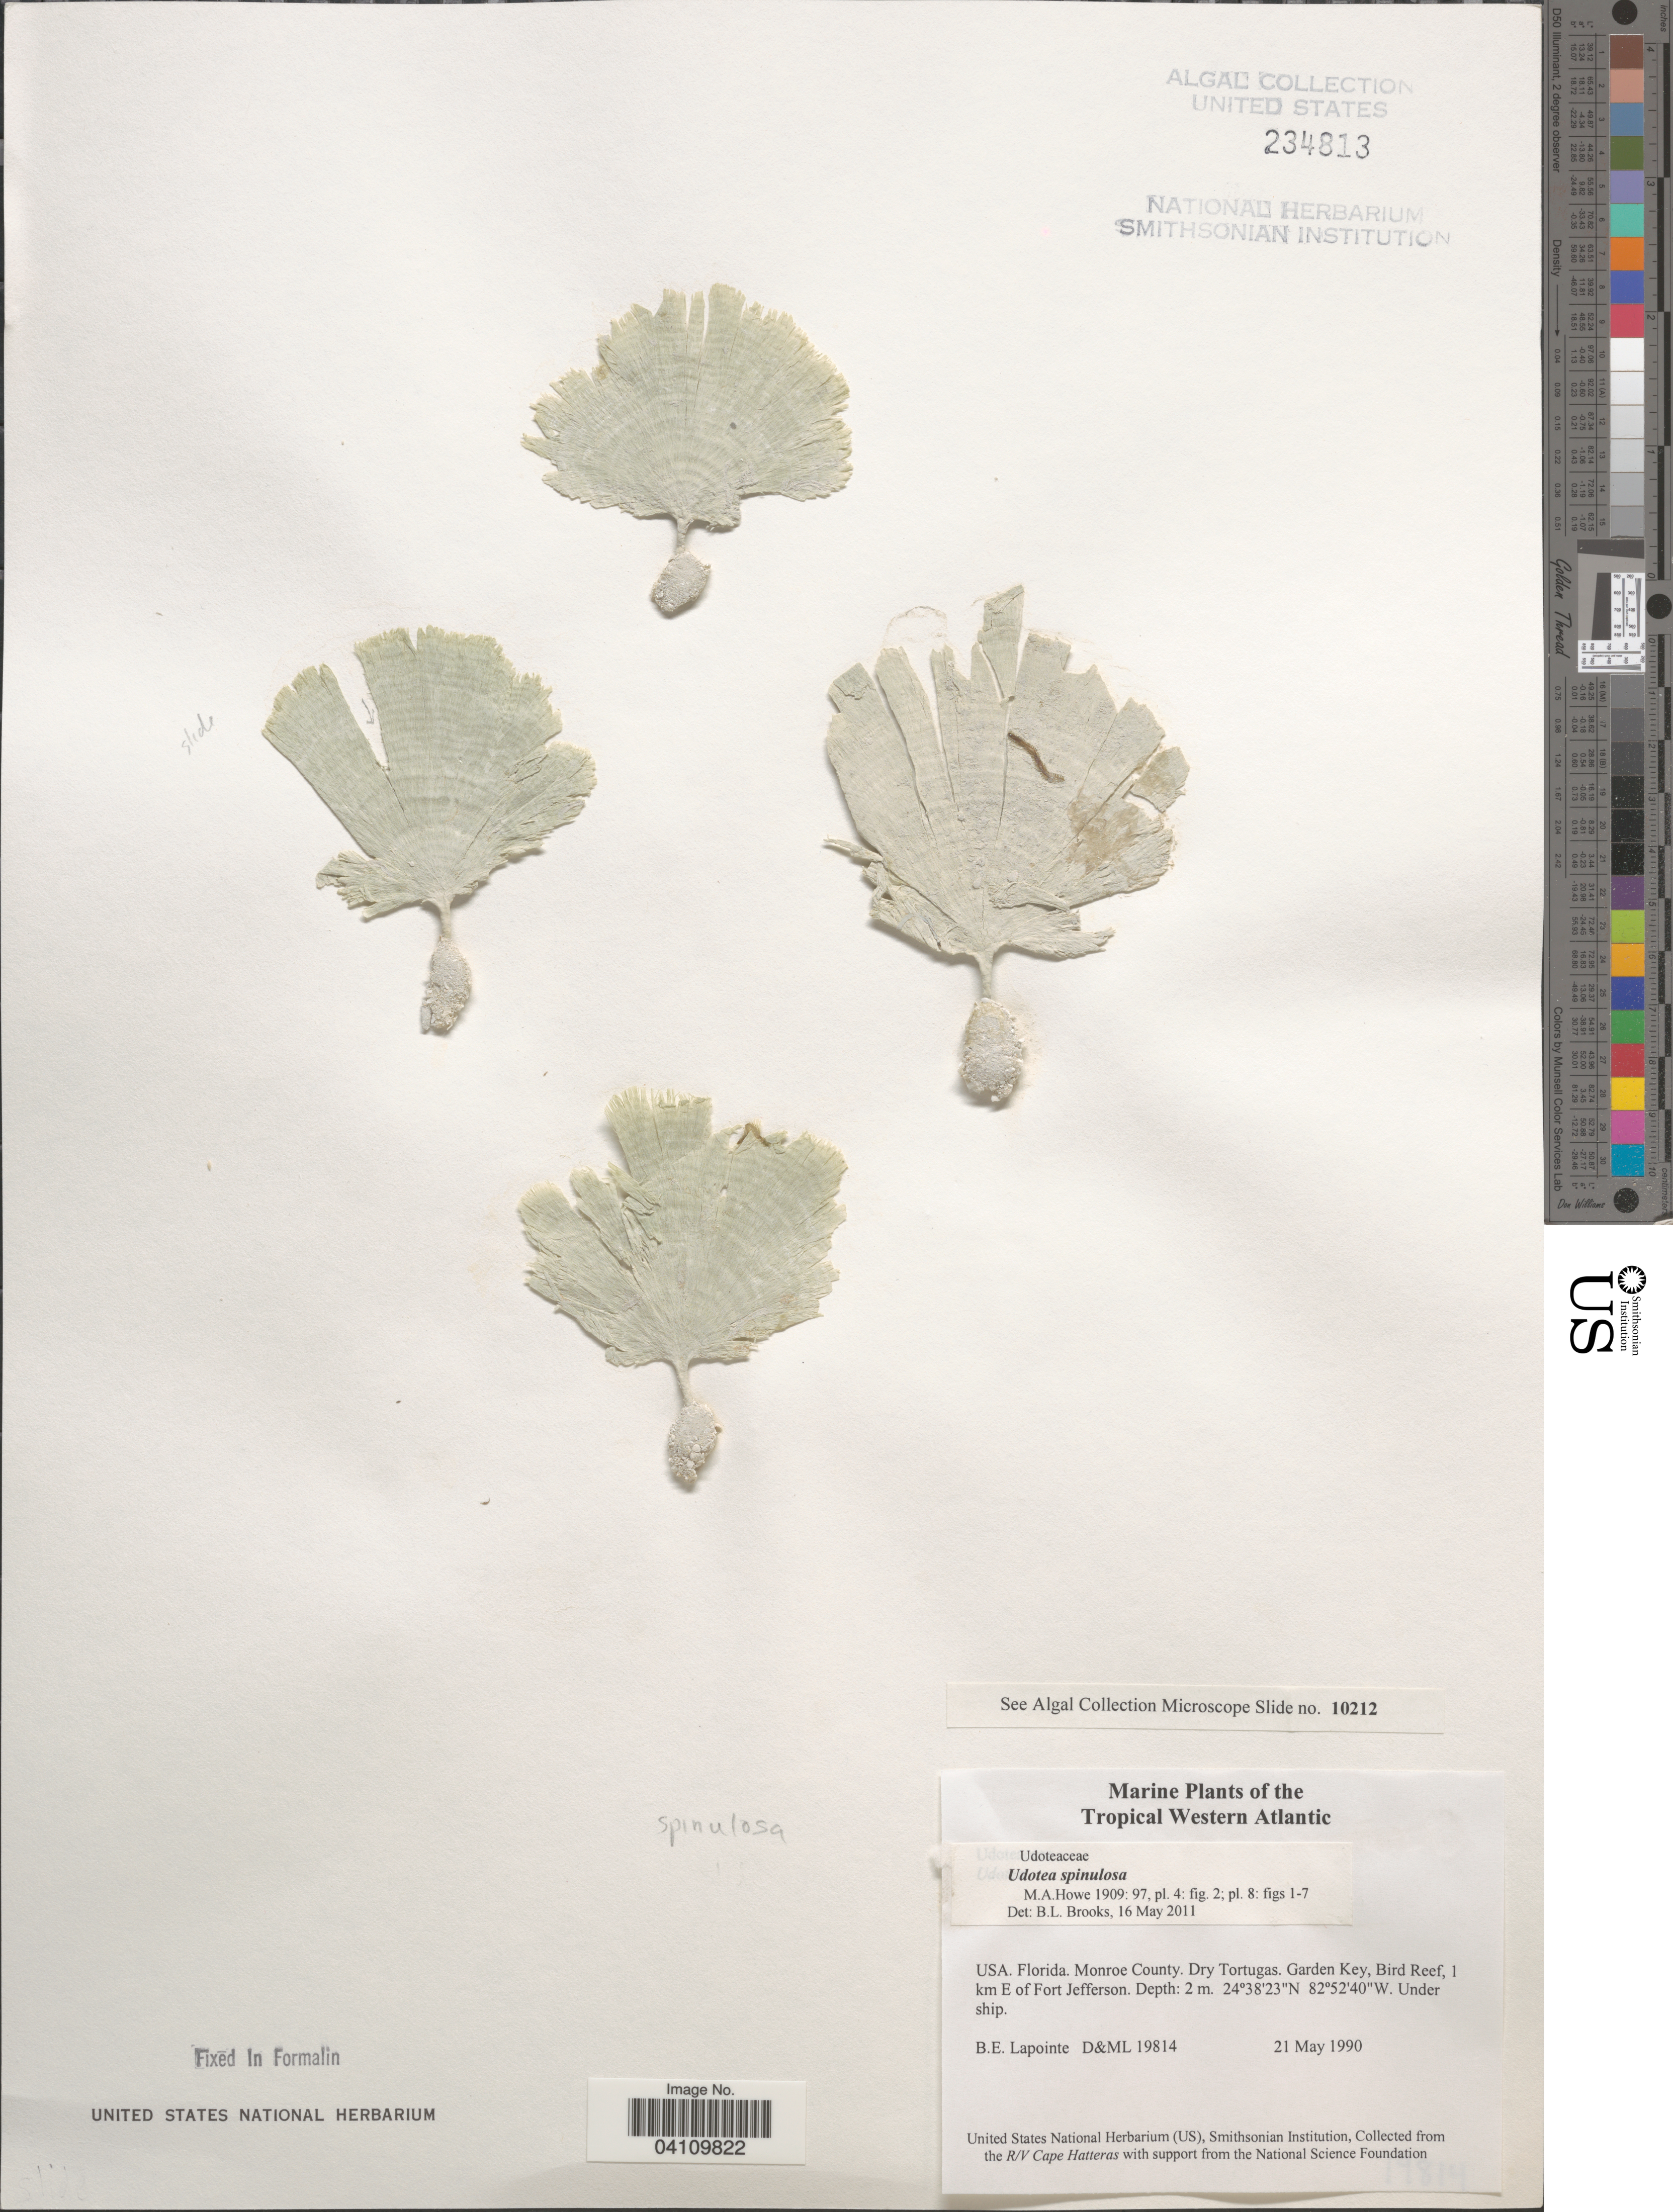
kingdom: Plantae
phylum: Chlorophyta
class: Ulvophyceae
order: Bryopsidales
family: Udoteaceae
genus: Udotea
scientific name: Udotea spinulosa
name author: M. Howe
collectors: B. Lapointe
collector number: D&ML 19814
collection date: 1990-05-21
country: United States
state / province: Florida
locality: Tropical Western Atlantic. Monroe County. Dry Tortugas. Garden Key, Bird Reef, 1 km E of Fort Jefferson.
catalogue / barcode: US 234813